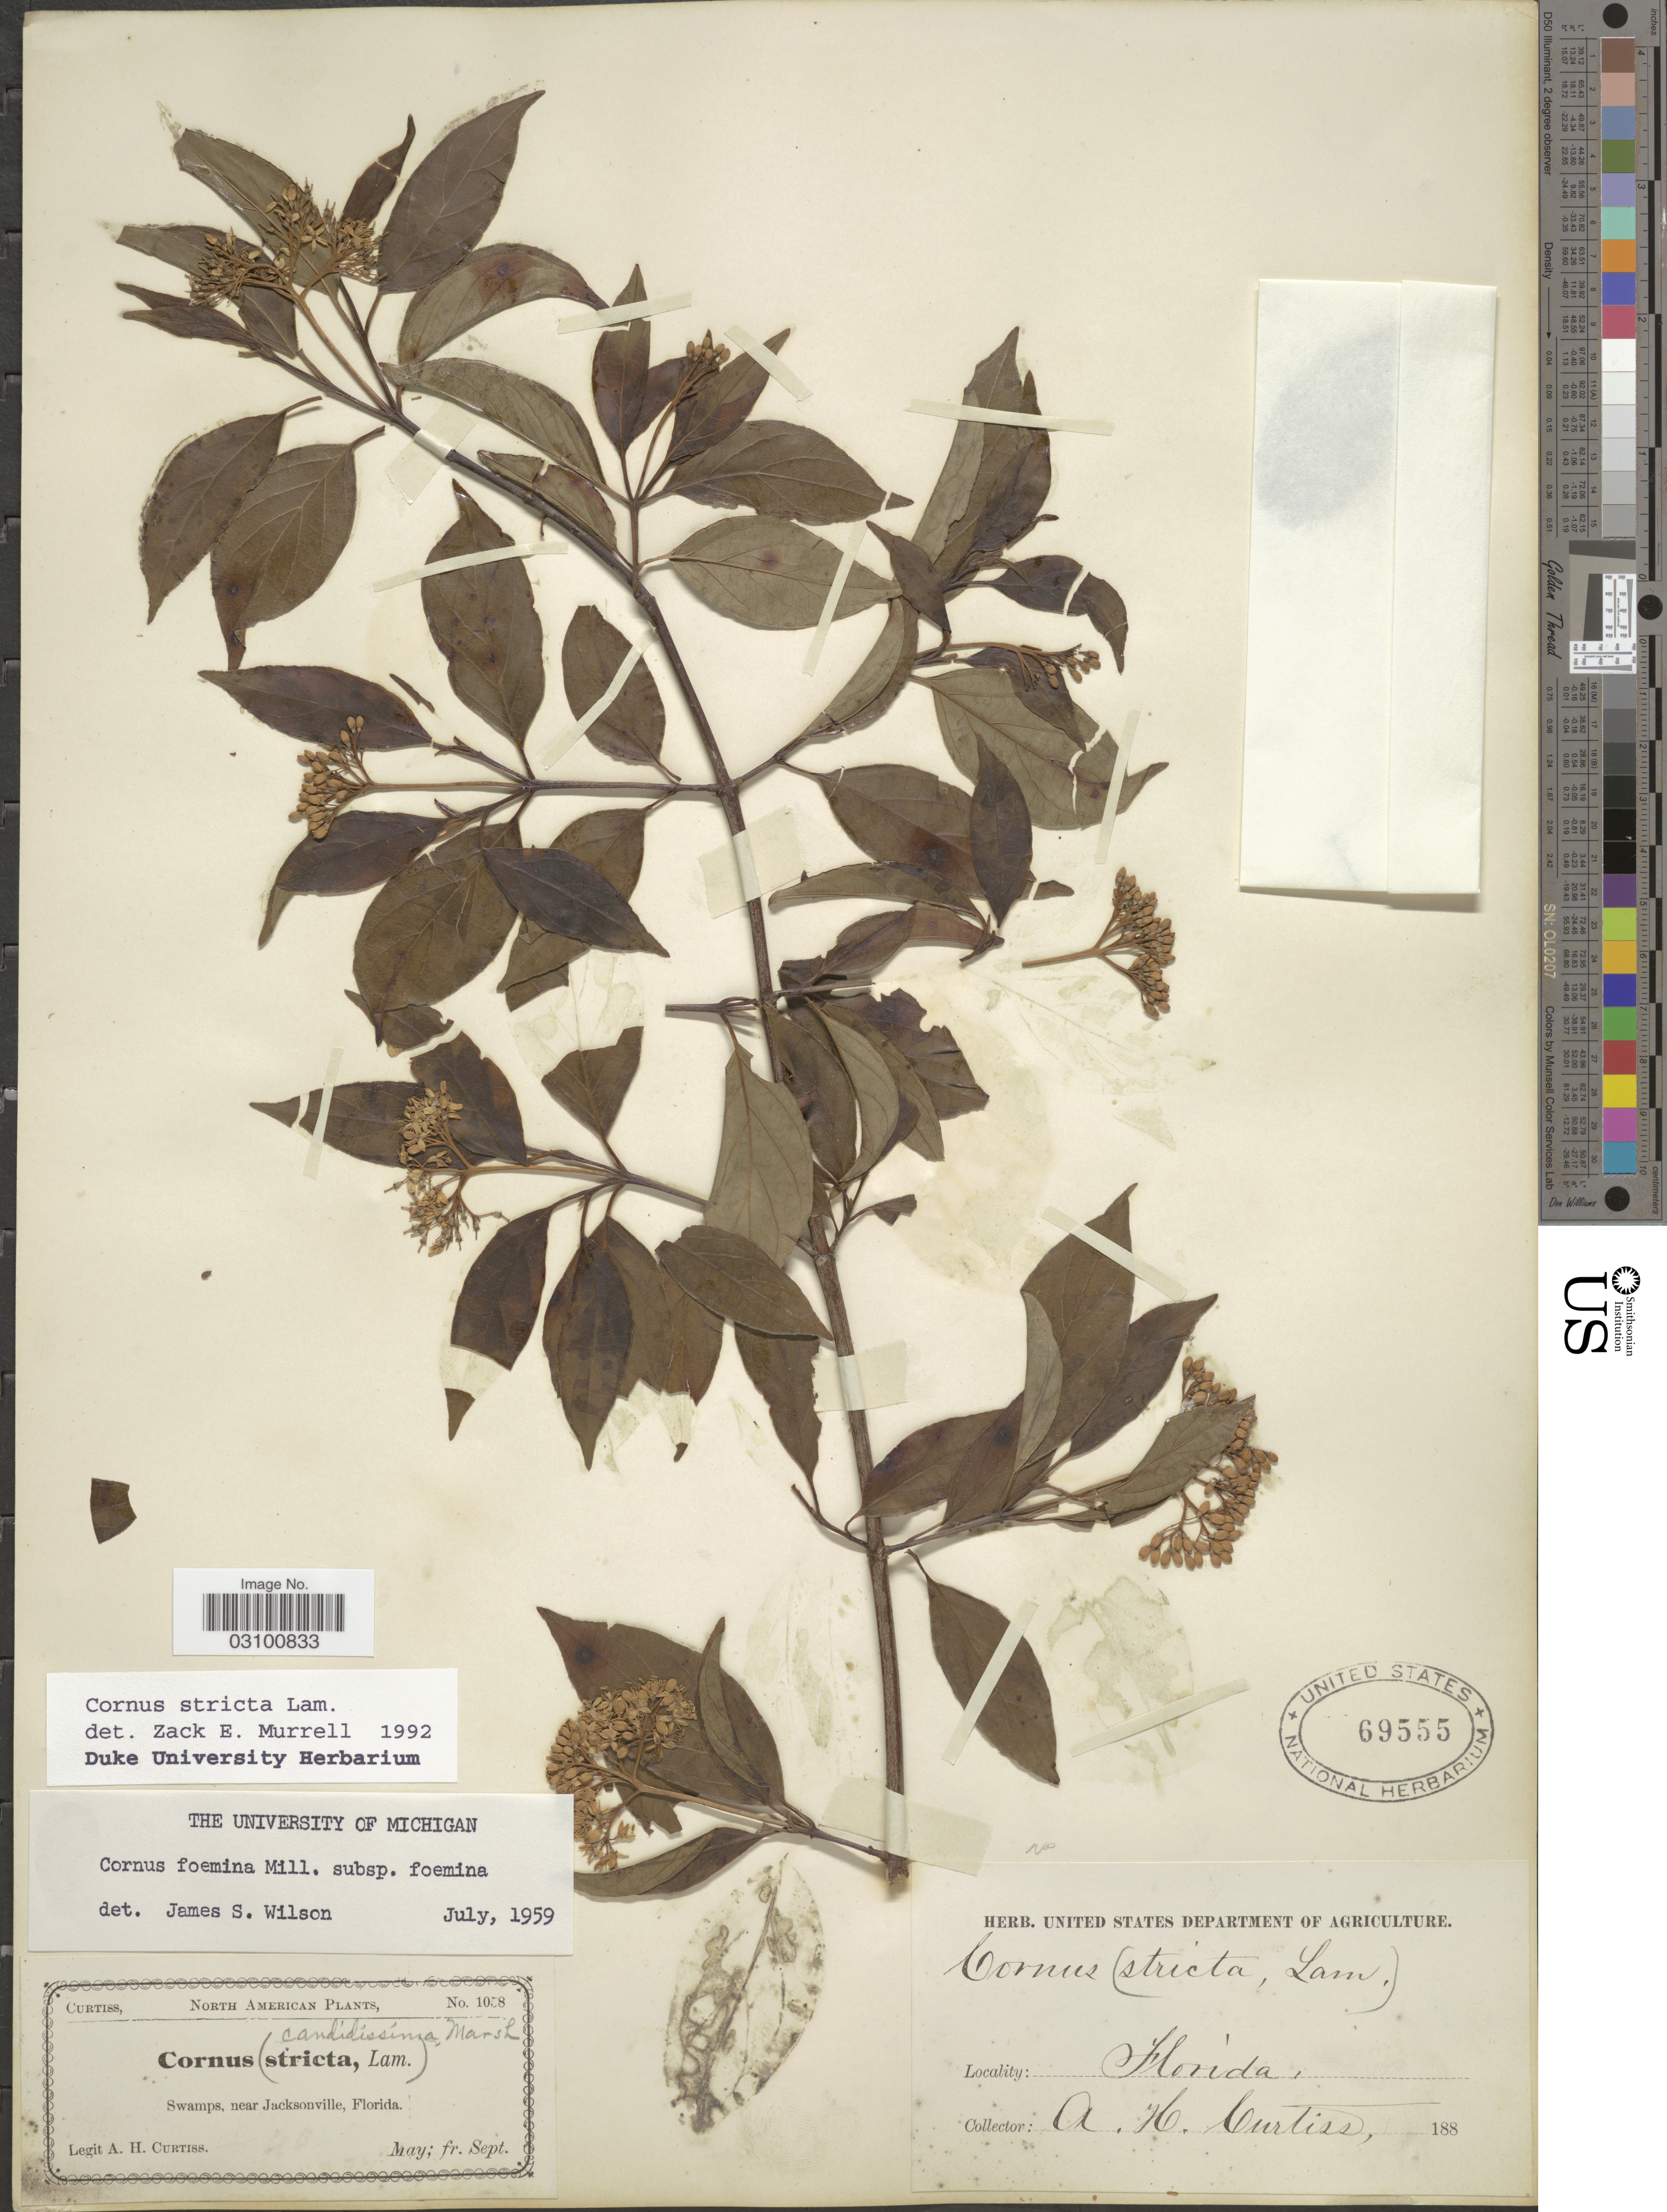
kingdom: Plantae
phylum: Tracheophyta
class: Magnoliopsida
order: Cornales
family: Cornaceae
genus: Cornus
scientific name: Cornus stricta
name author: Lam.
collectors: A. H. Curtiss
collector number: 1058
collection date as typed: May; fr. Sept. 188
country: United States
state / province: Florida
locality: Swamps, near Jacksonville.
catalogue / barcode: US 69555